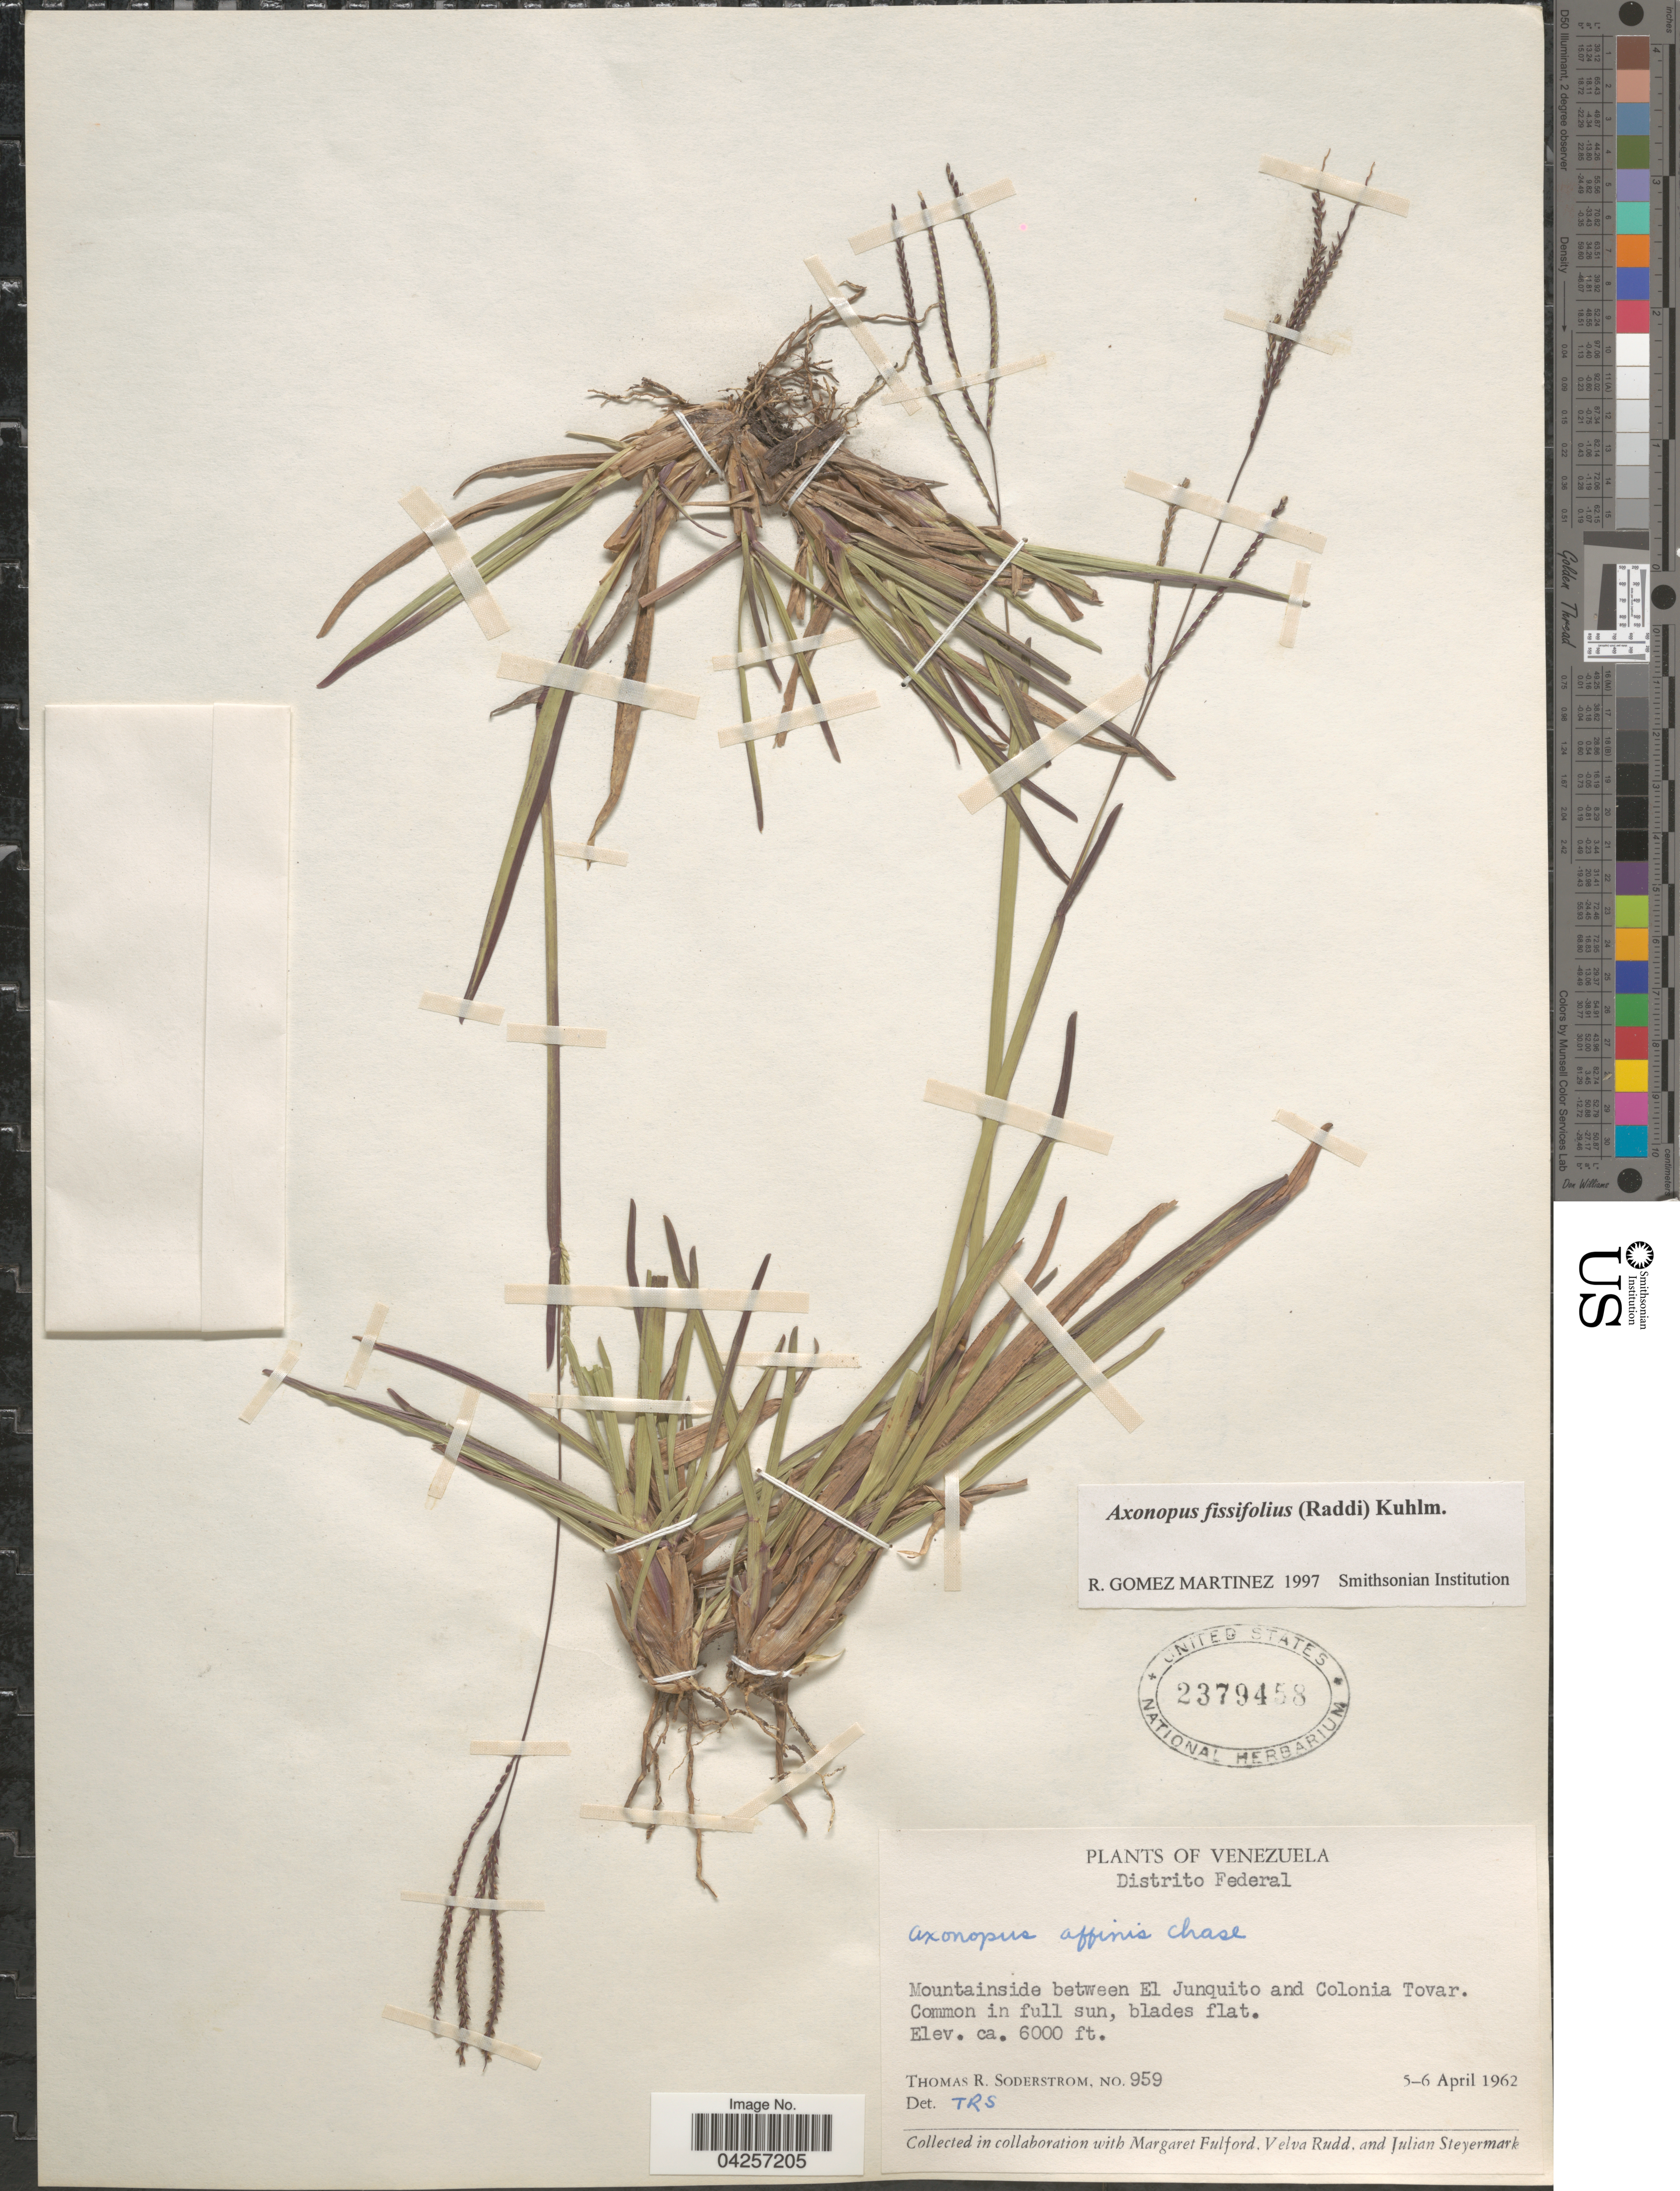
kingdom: Plantae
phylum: Tracheophyta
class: Liliopsida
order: Poales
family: Poaceae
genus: Axonopus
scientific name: Axonopus fissifolius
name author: (Raddi) Kuhlm.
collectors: T. R. Soderstrom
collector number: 959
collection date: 1962-04-05/1962-04-06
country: Venezuela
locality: Distrito Federal. Mountainside between El Junquito and Colonia Tovar.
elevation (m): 1829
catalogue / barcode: US 2379458